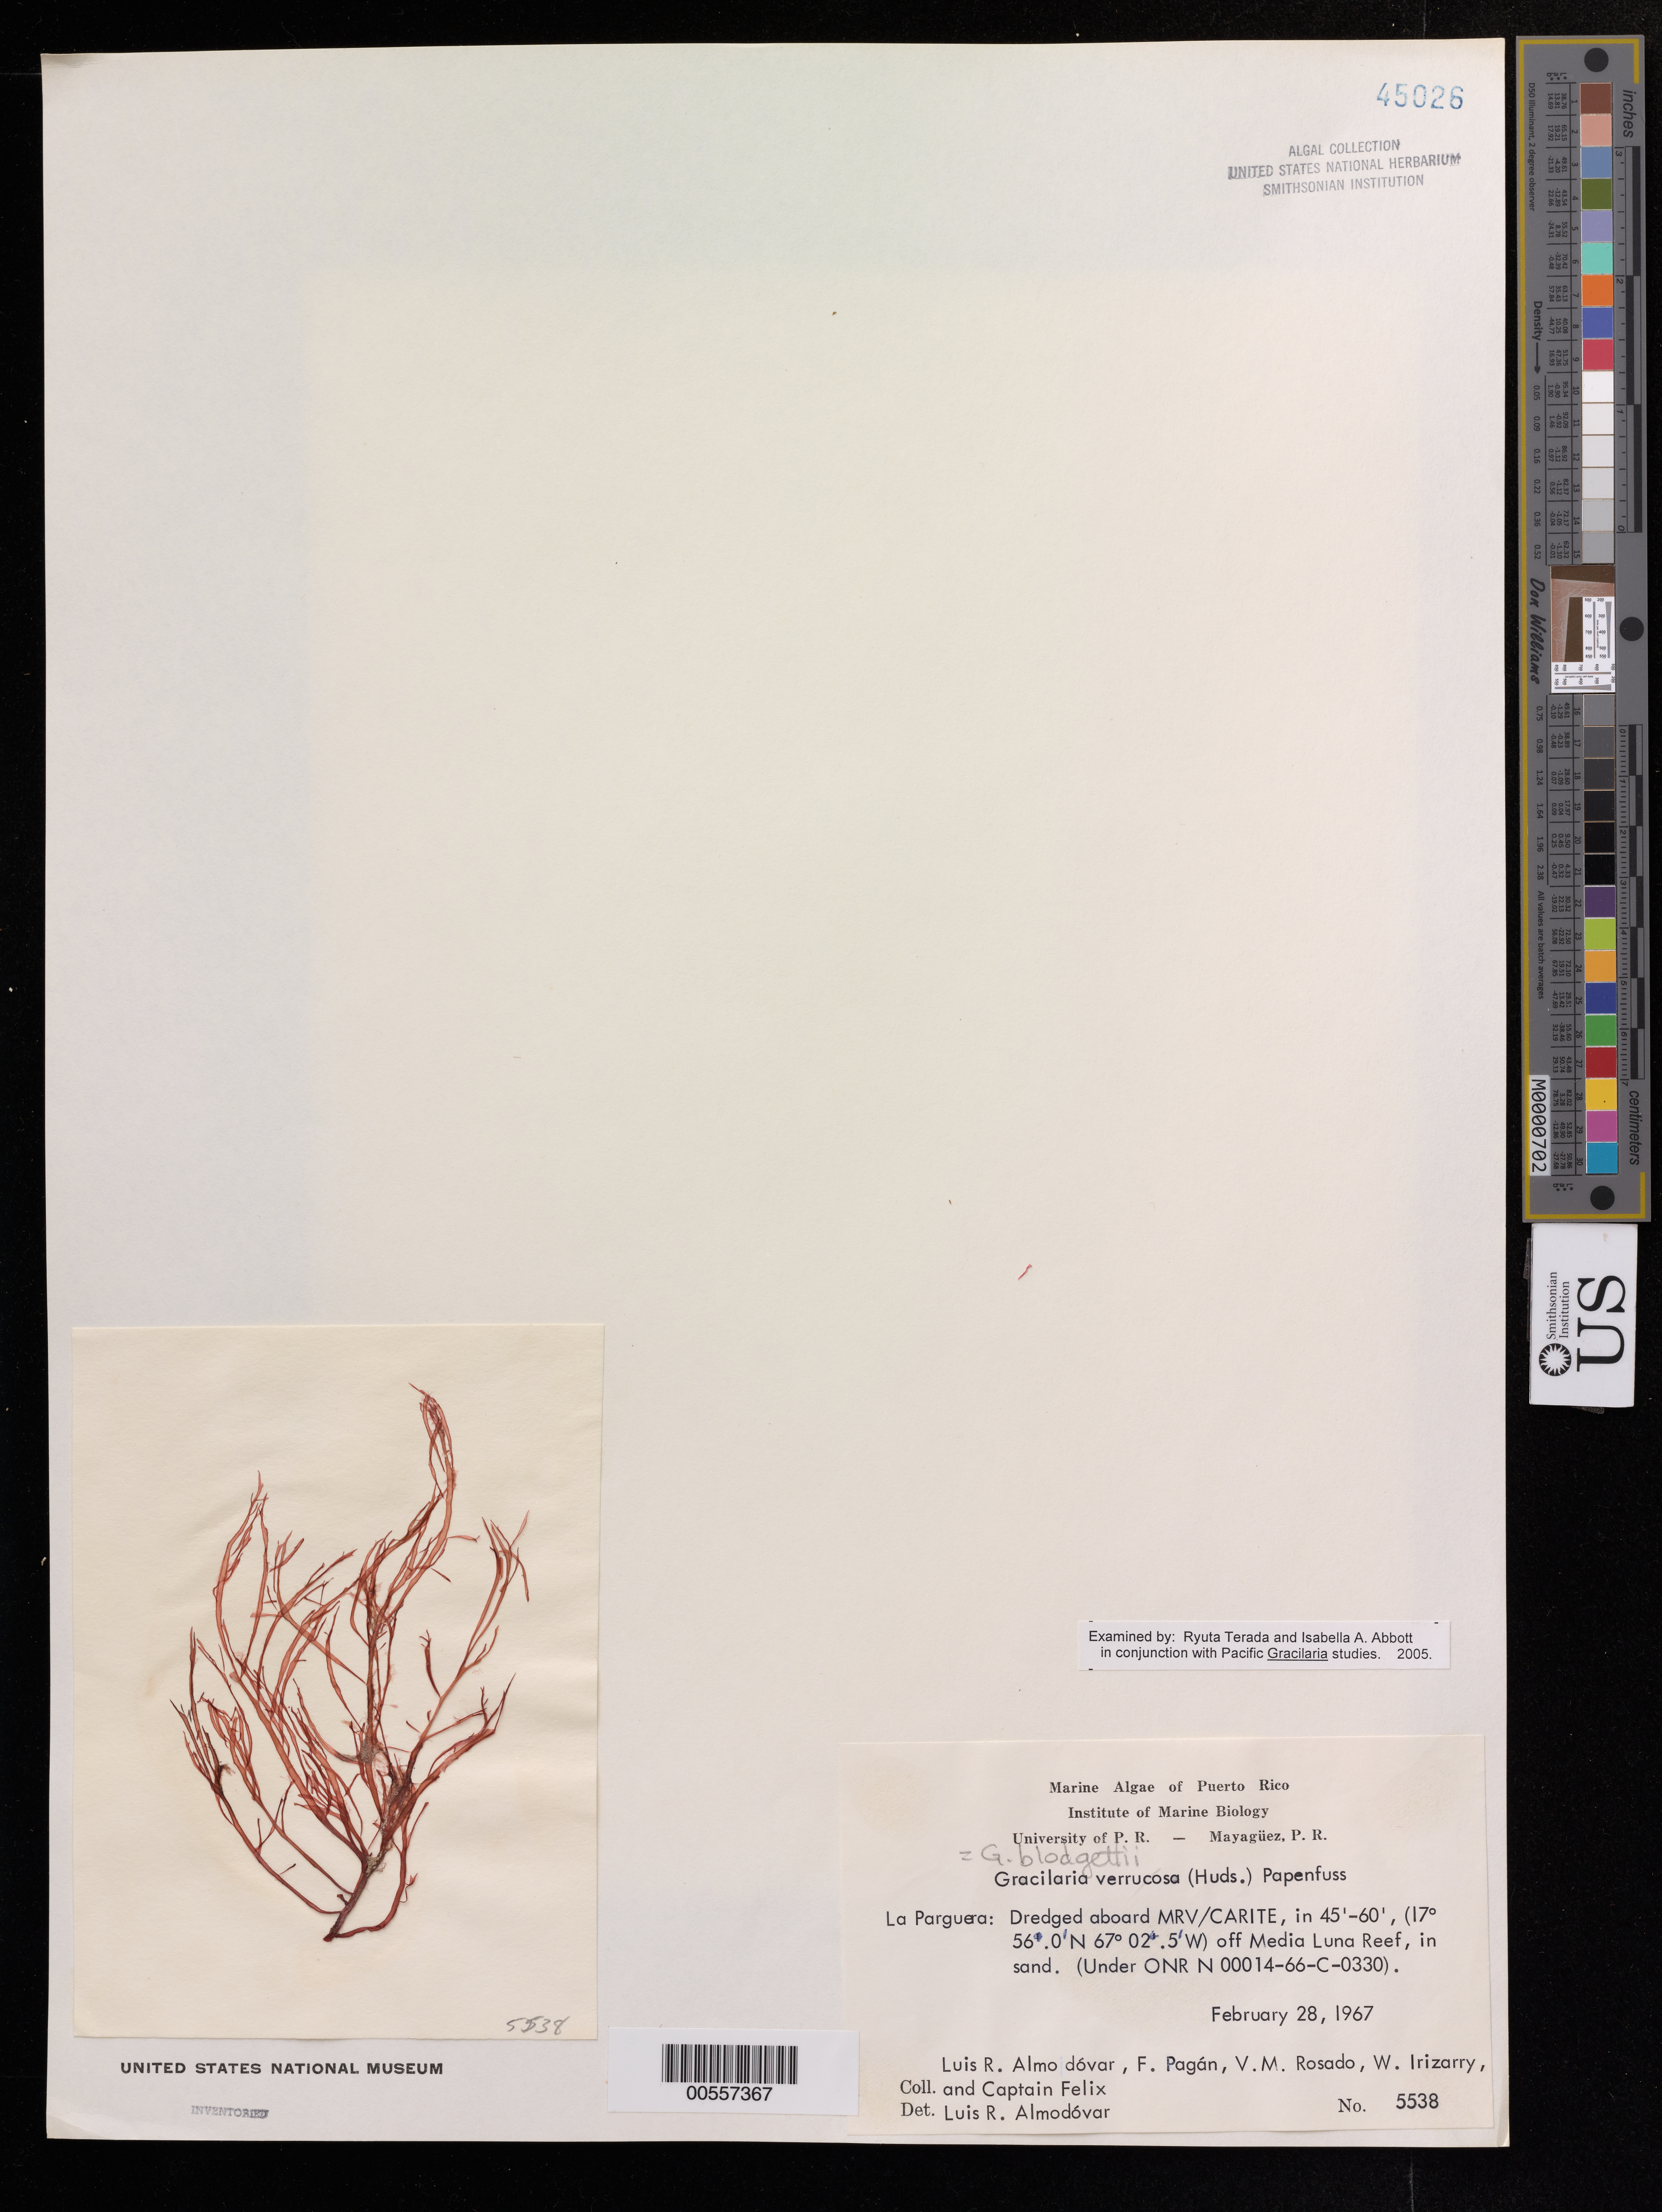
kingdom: Plantae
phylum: Rhodophyta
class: Florideophyceae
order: Gracilariales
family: Gracilariaceae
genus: Gracilaria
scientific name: Gracilaria blodgettii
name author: Harv.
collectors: L. Almodovar, F. Pagan, V. Rosado, W. Irizarry & C. Felix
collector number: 5538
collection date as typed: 28 Feb 1967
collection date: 1967-02-28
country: Puerto Rico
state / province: Lajas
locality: La Parguera, off Media Luna Reef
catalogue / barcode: US 45026